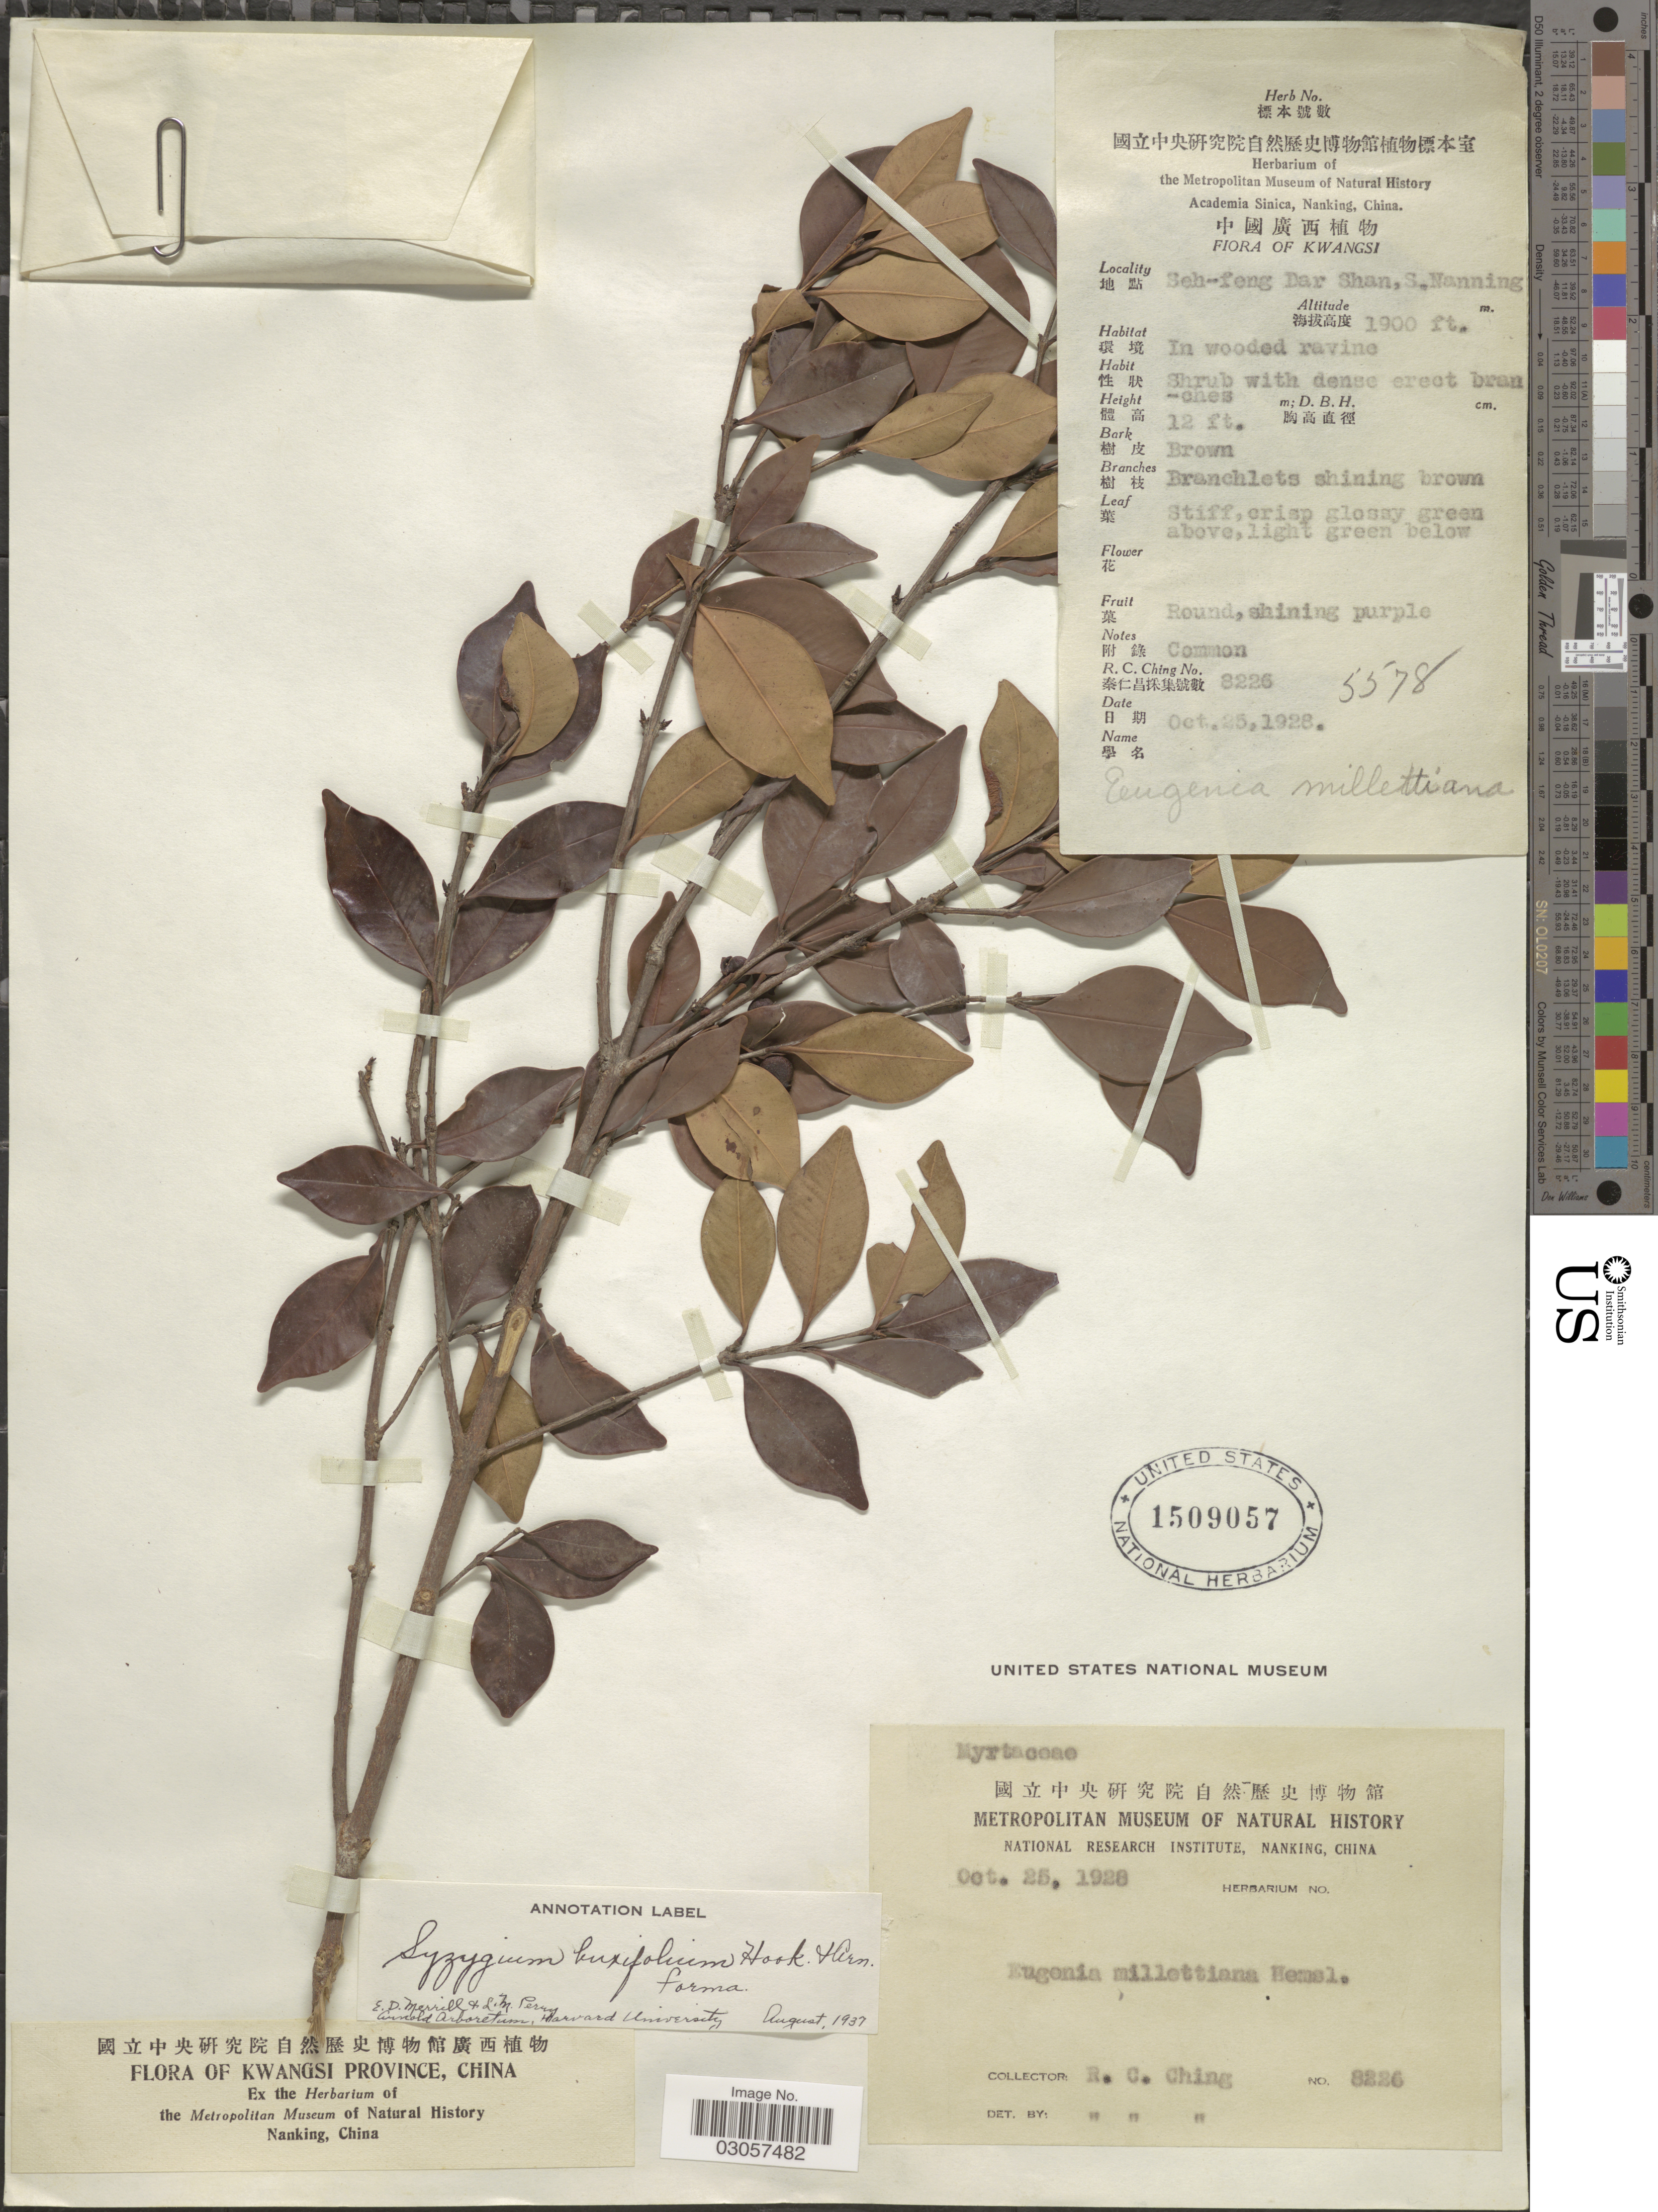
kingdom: Plantae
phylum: Tracheophyta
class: Magnoliopsida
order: Myrtales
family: Myrtaceae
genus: Syzygium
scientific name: Syzygium buxifolium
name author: Hook. & Arn.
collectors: R. C. Ching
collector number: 8226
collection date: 1928-10-25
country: China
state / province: Guangxi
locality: Kwangsi Province, Seh-feng Dar Shan, S. Nanning.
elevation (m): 579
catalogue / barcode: US 1509057